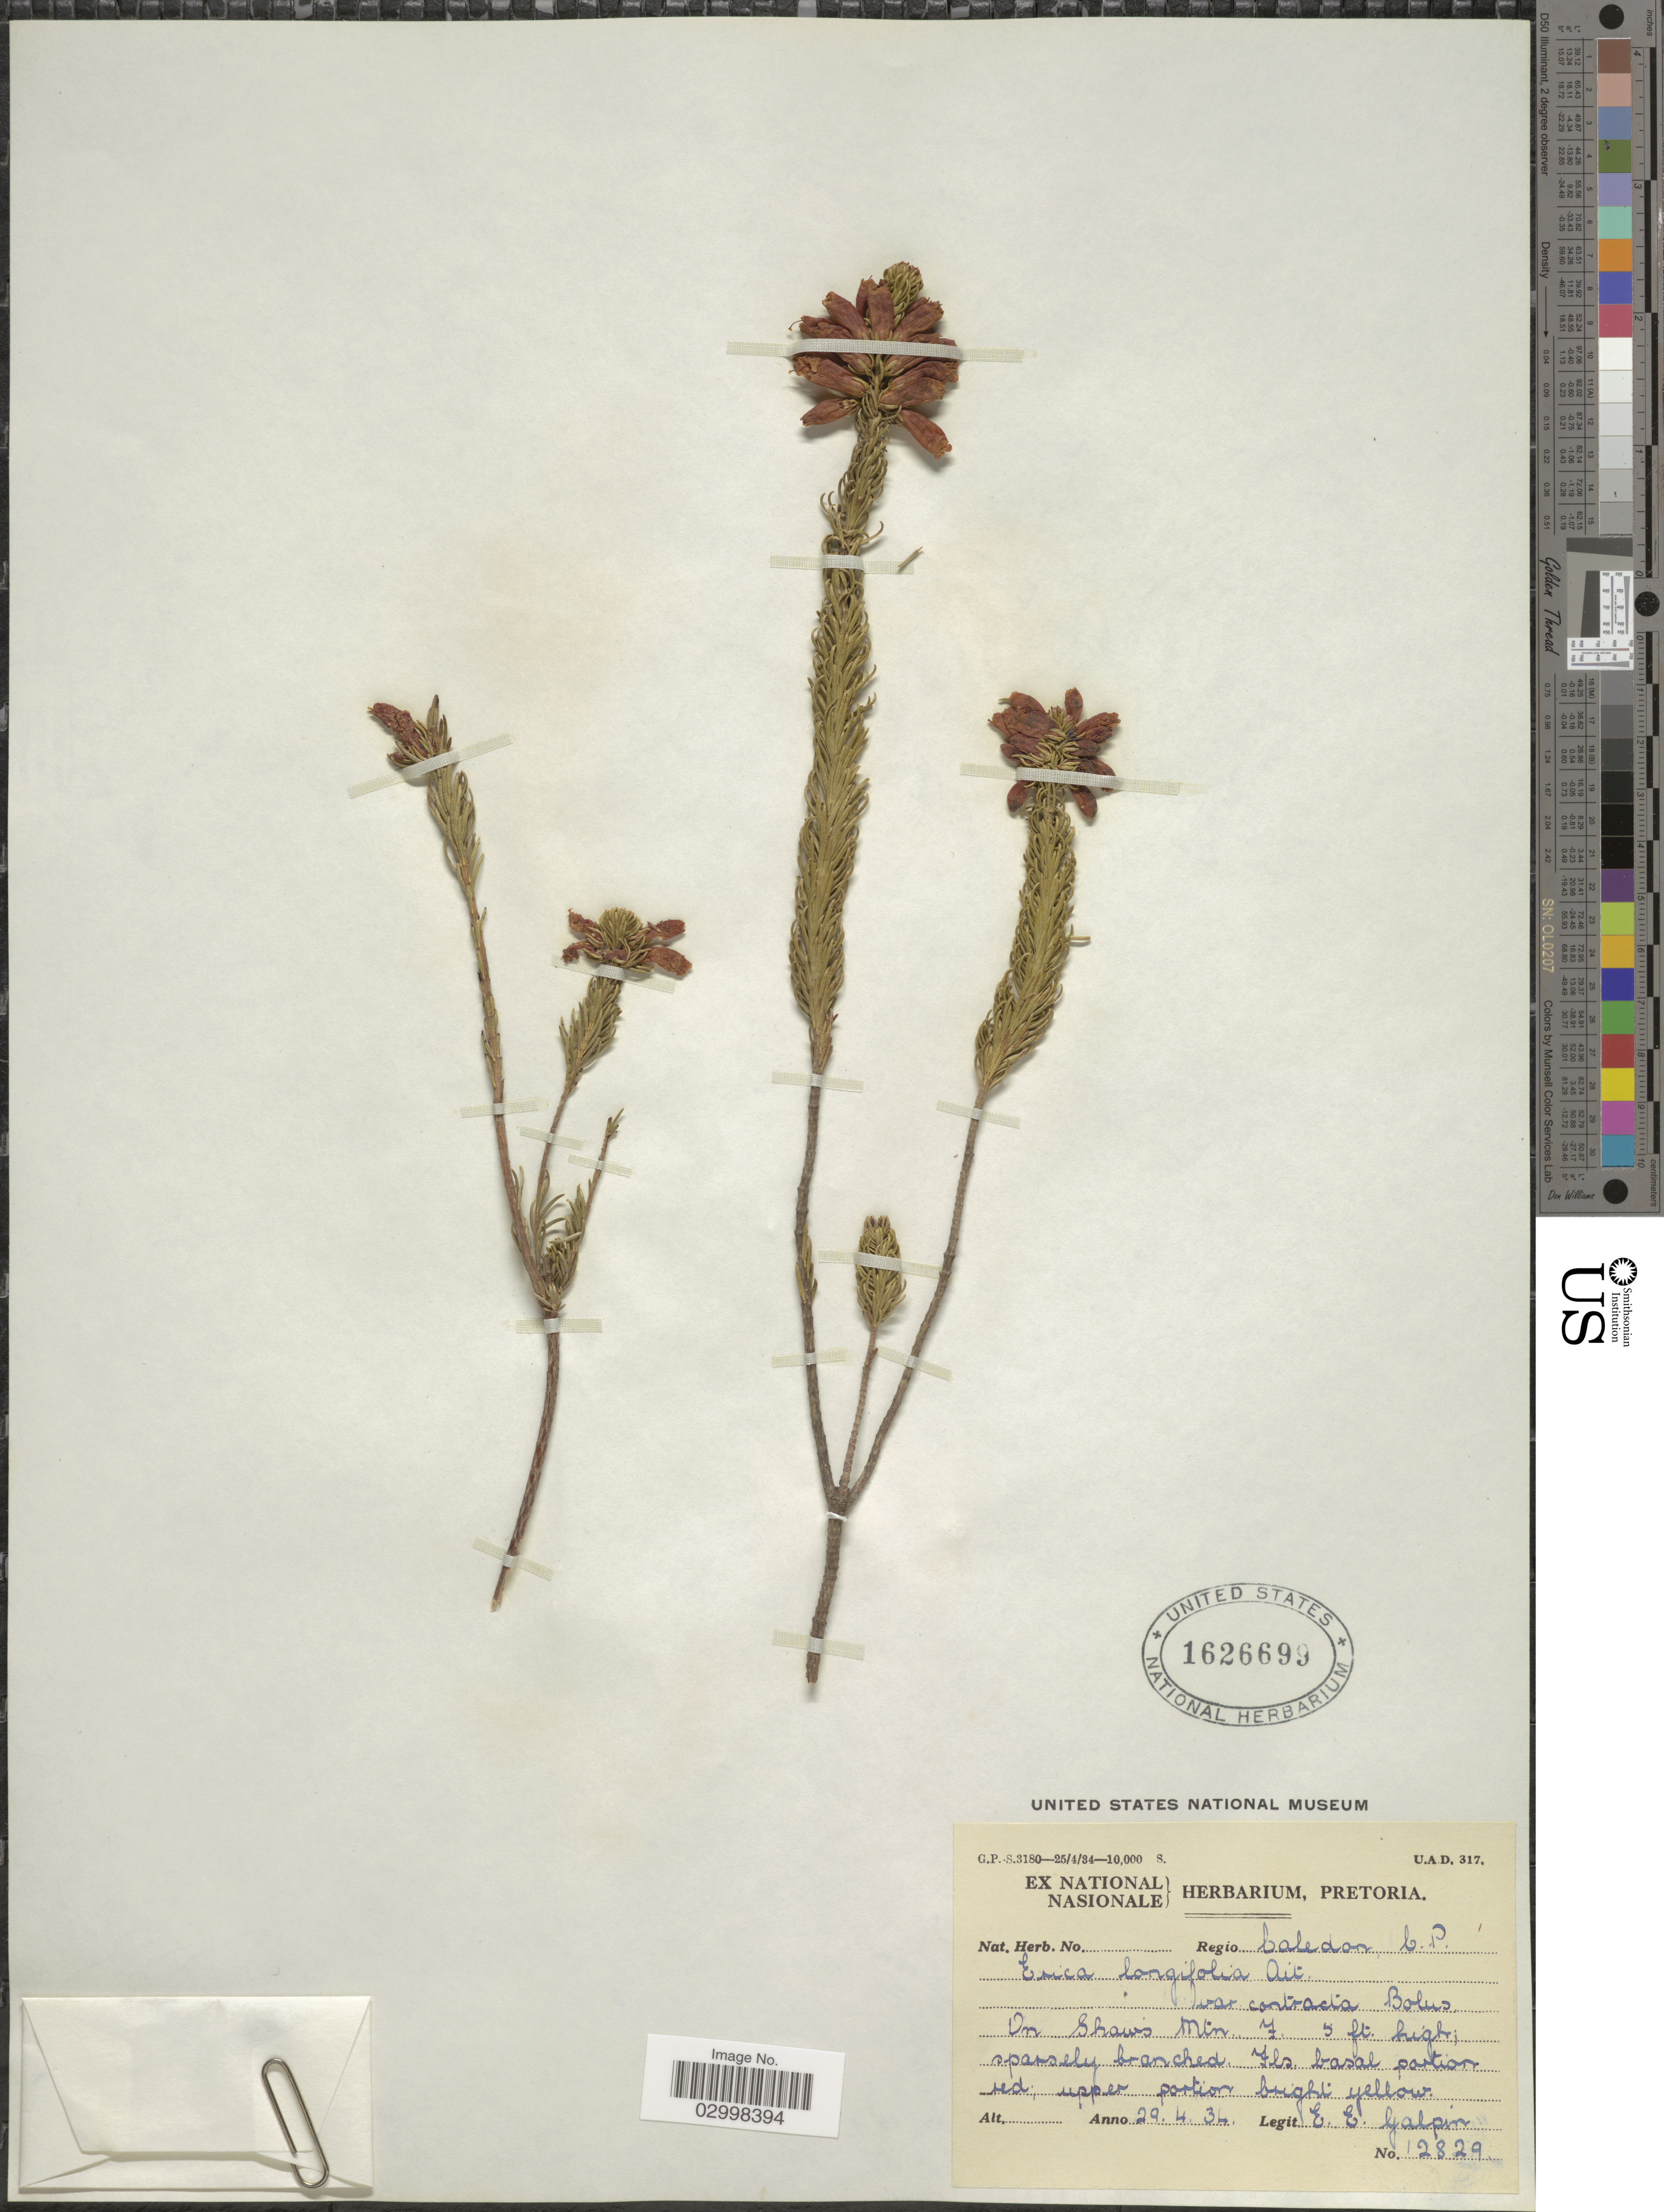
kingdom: Plantae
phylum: Tracheophyta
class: Magnoliopsida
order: Ericales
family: Ericaceae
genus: Erica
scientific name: Erica longifolia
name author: F. A. Bauer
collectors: E. Galpin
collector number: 12829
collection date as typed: Transcribed d/m/y: 29/4/34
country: South Africa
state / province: Western Cape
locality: Regio Caledon, On Shaws Mtn.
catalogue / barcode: US 1626699